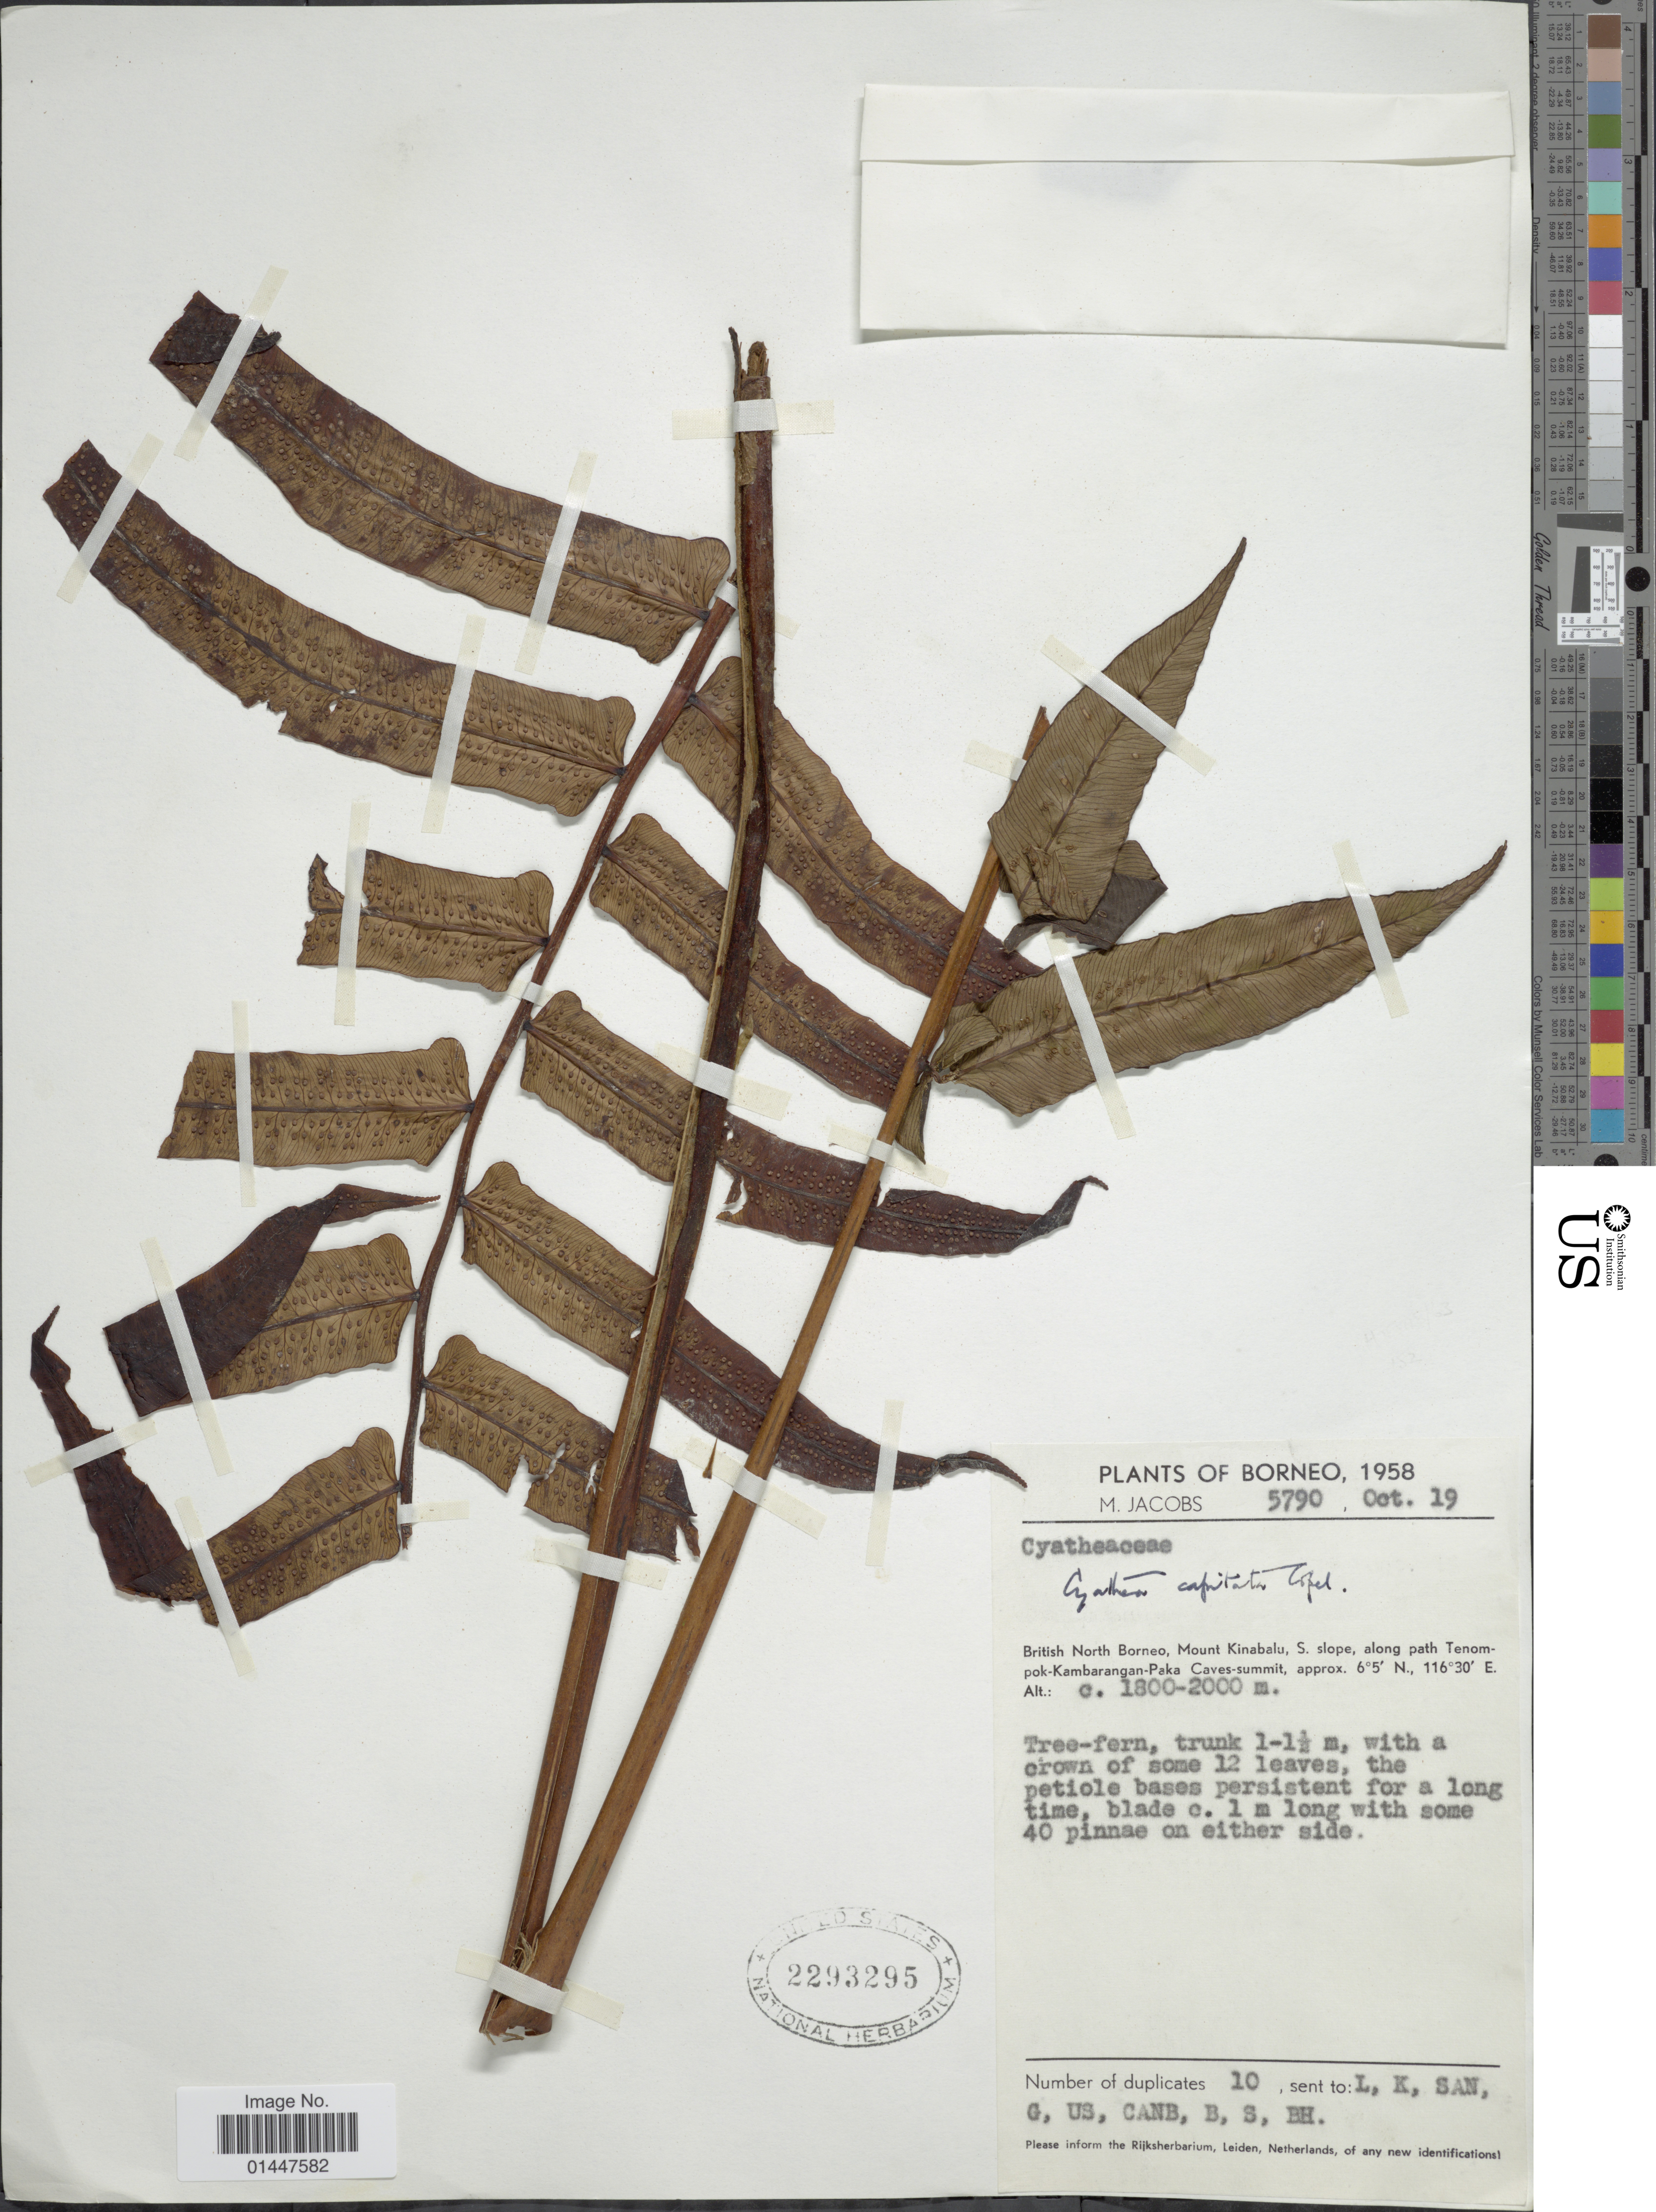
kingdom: Plantae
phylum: Tracheophyta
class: Polypodiopsida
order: Cyatheales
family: Cyatheaceae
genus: Sphaeropteris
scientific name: Sphaeropteris capitata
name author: (Copel.) R.M. Tryon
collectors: M. Jacobs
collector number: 5790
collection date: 1958-10-19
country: Malaysia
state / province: Sabah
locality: British North Borneo. Mount Kinabalu, S. slope, along path Tenompok-Kambarangan-Paka. Caves-summit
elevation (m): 1800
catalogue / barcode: US 2293295